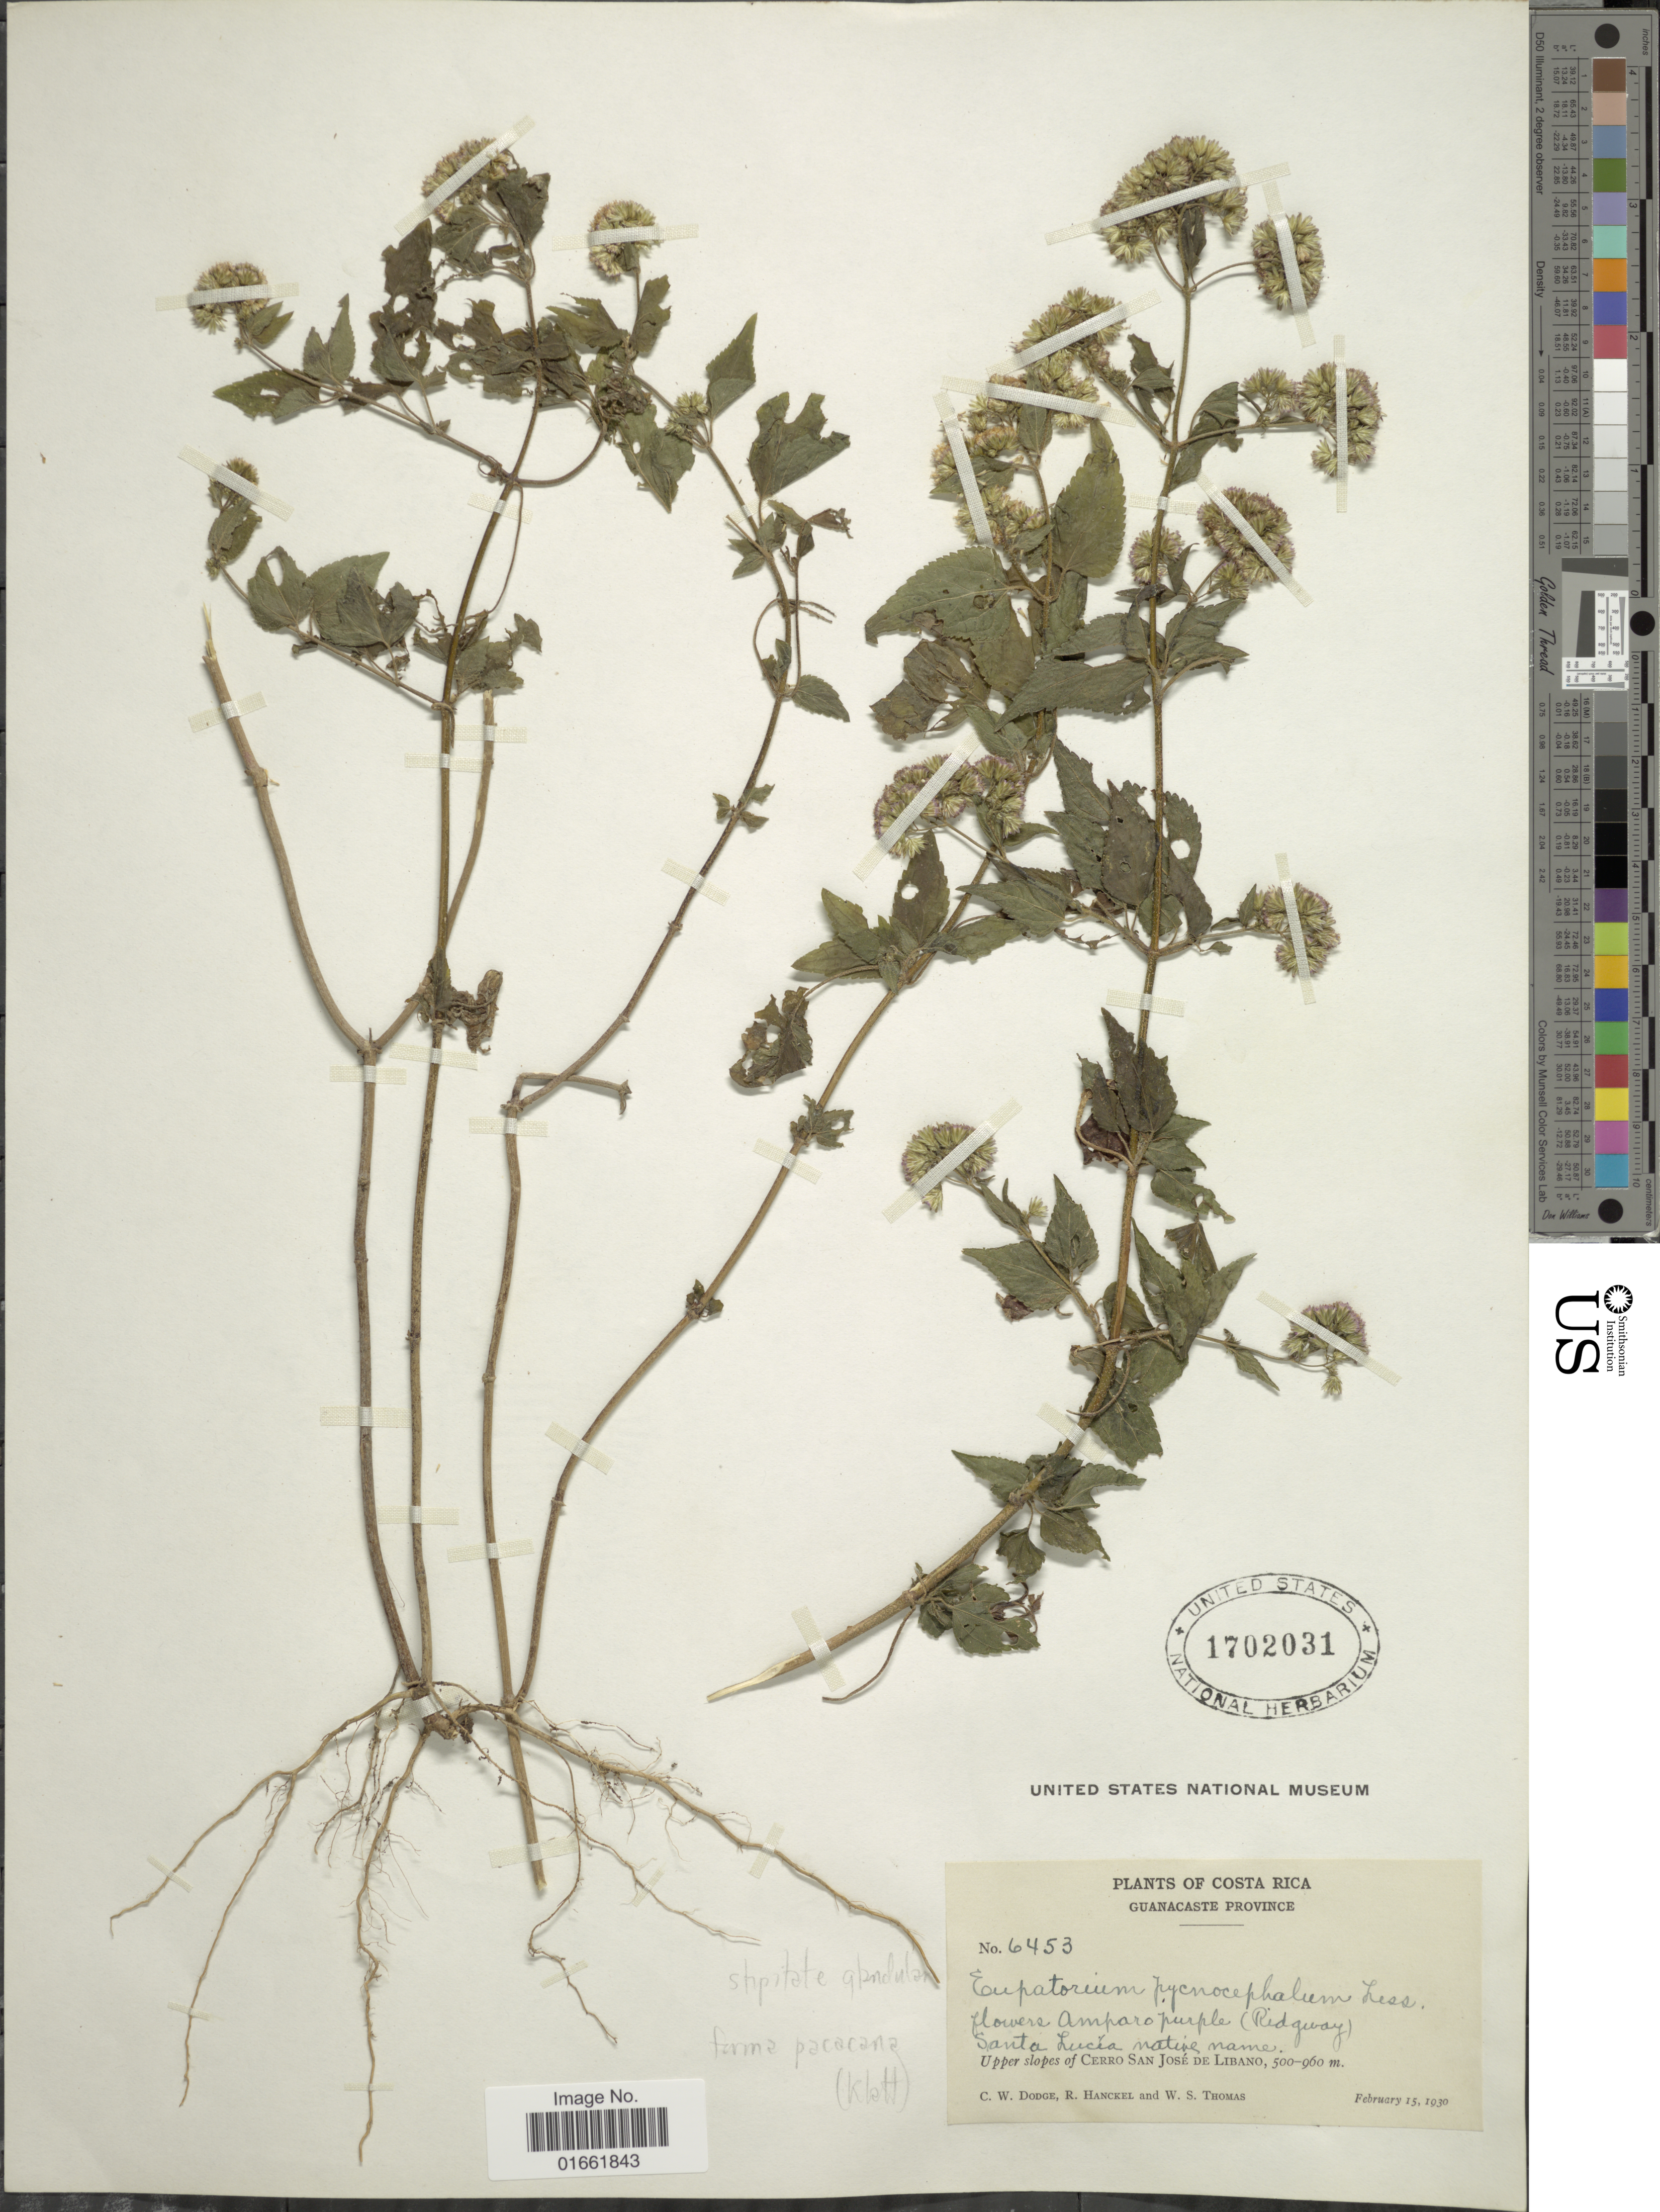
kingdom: Plantae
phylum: Tracheophyta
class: Magnoliopsida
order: Asterales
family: Asteraceae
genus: Fleischmannia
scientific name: Fleischmannia pratensis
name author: (Klatt) R.M. King & H. Rob.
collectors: C. Dodge, R. Hanckel & W. S. Thomas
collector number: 6453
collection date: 1930-02-15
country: Costa Rica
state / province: Guanacaste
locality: Guanacaste Province. Upper slopes of Cerro San José de Libano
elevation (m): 500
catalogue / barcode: US 1702031